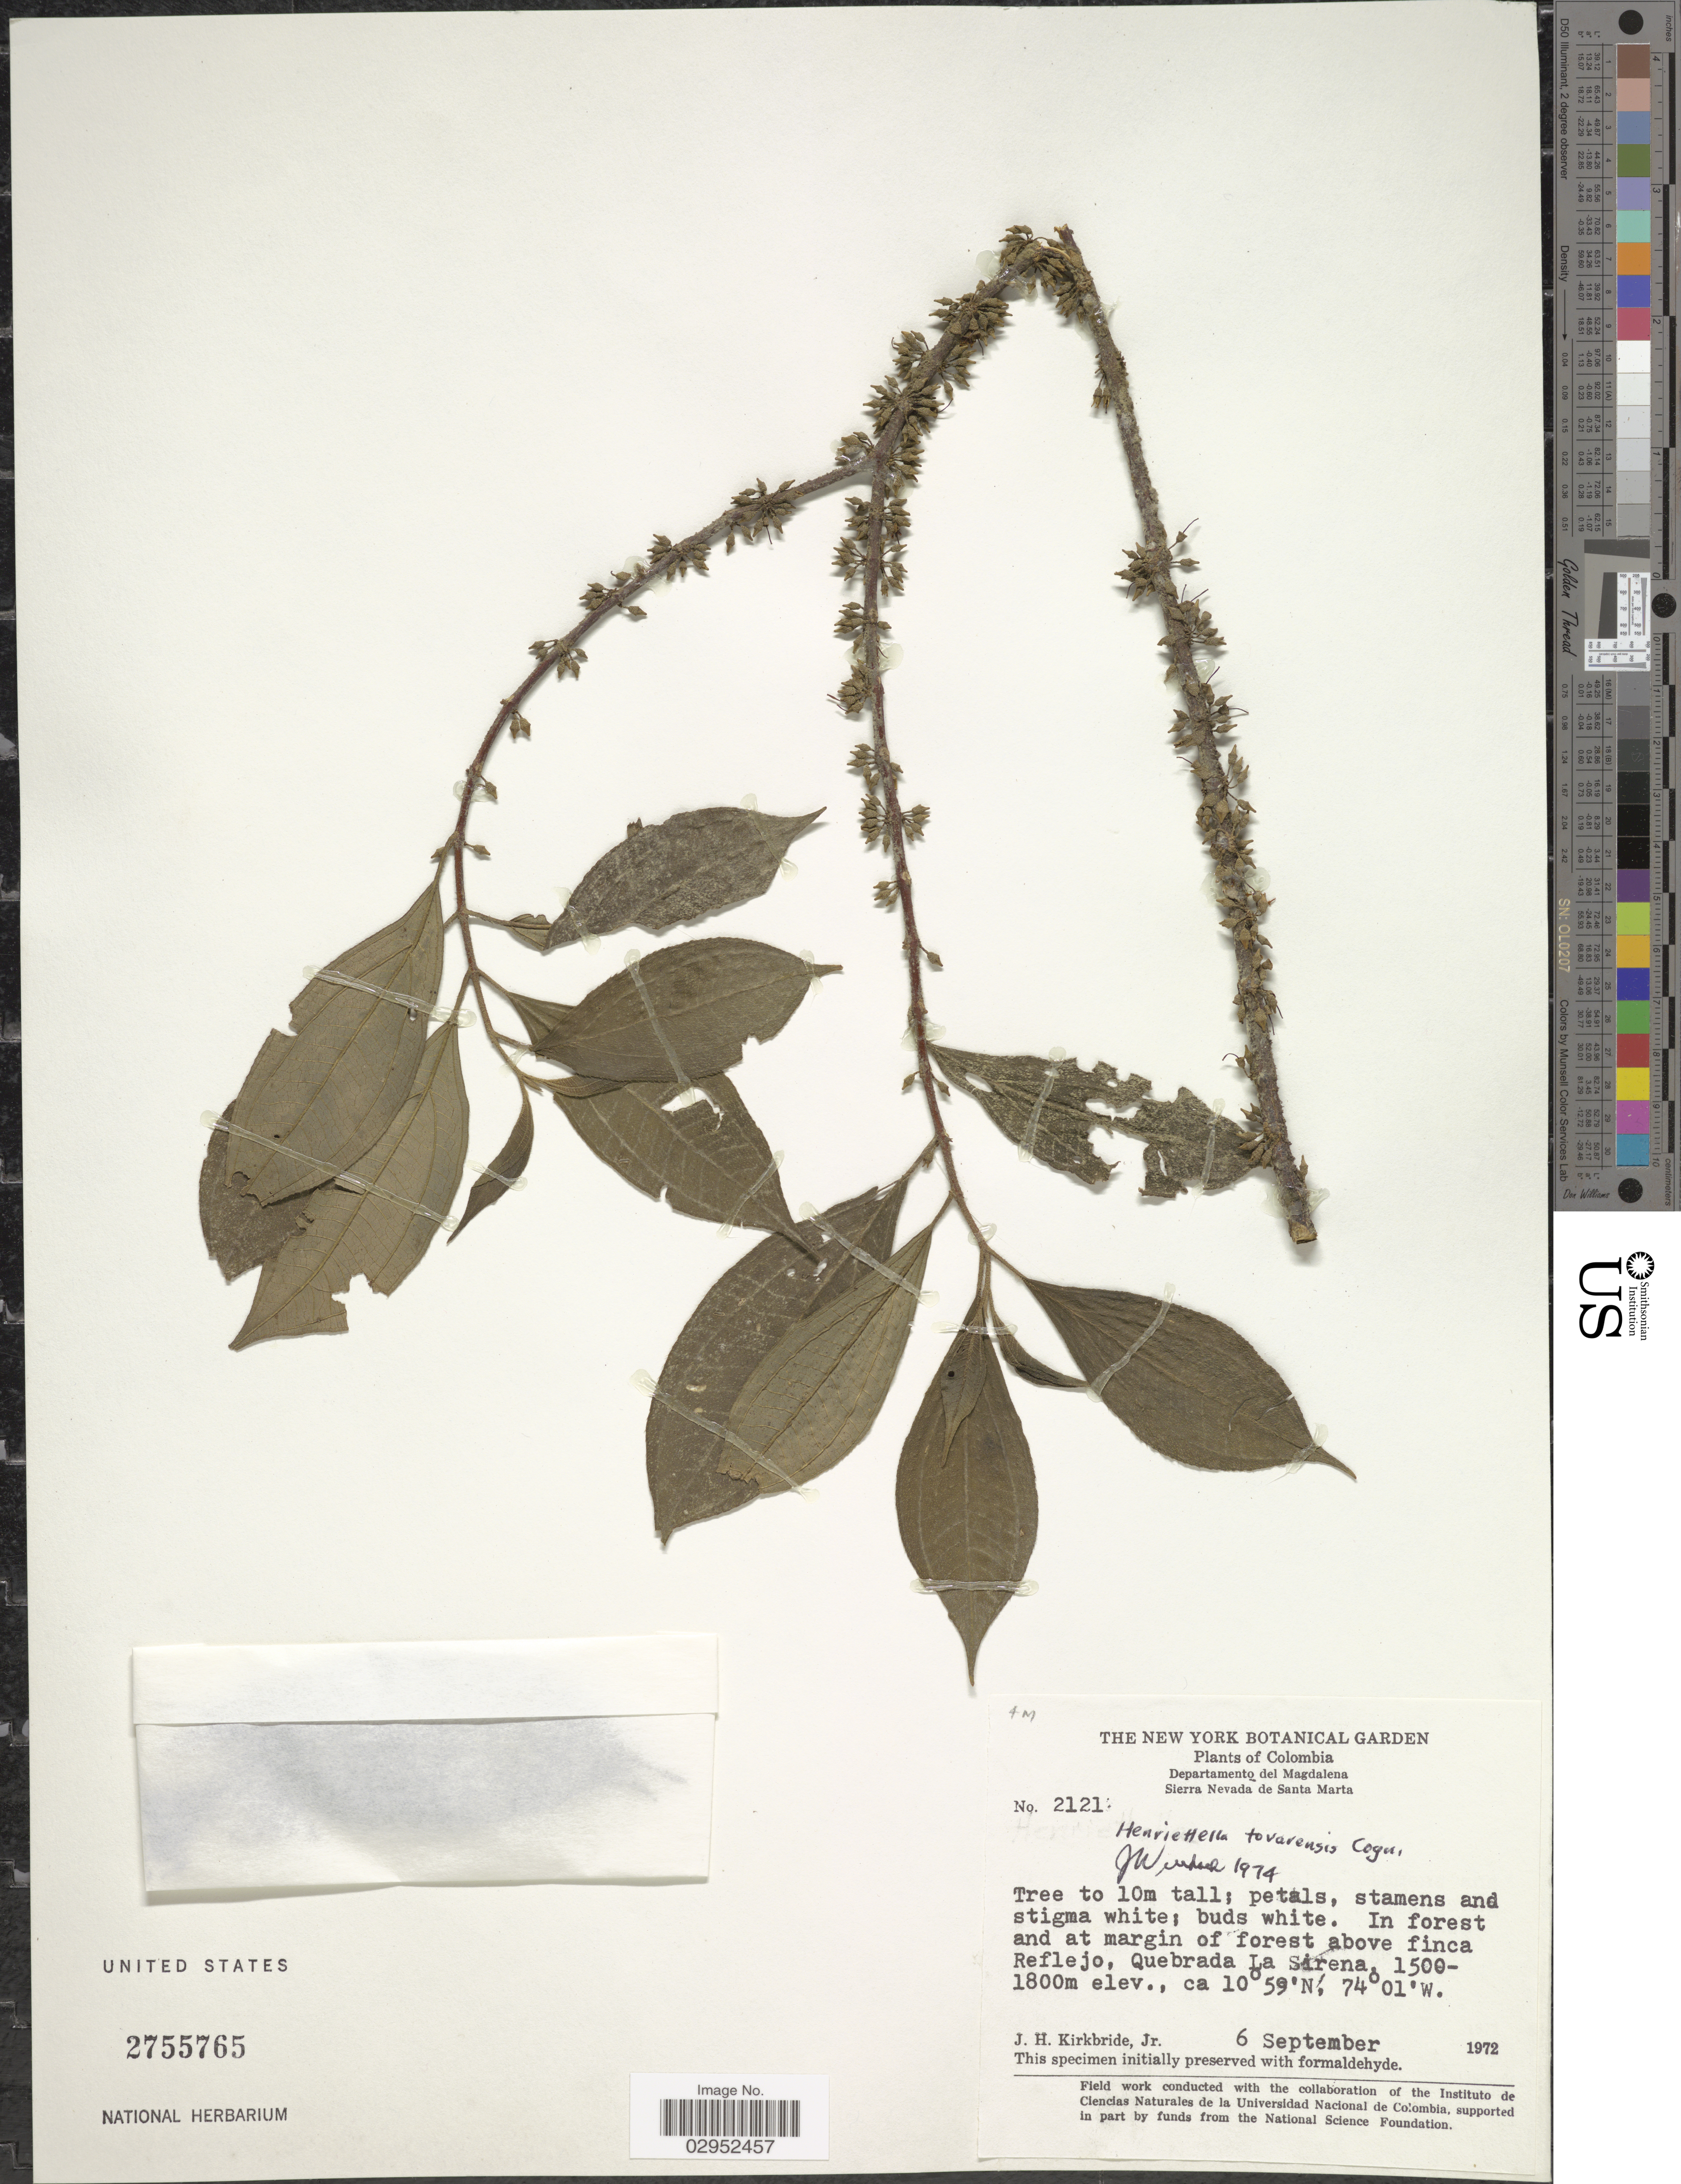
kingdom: Plantae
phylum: Tracheophyta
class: Magnoliopsida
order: Myrtales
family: Melastomataceae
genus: Henriettea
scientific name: Henriettea tovarensis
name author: (Cogn.) Penneys et al.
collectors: J. H. Kirkbride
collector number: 2121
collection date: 1972-09-06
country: Colombia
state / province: Magdalena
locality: Departamento del Magdalena, Sierra Nevada de Santa Marta, In forest and at margin of forest above finca Reflejo, Quebrada La Sirena.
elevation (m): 1500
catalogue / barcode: US 3755765